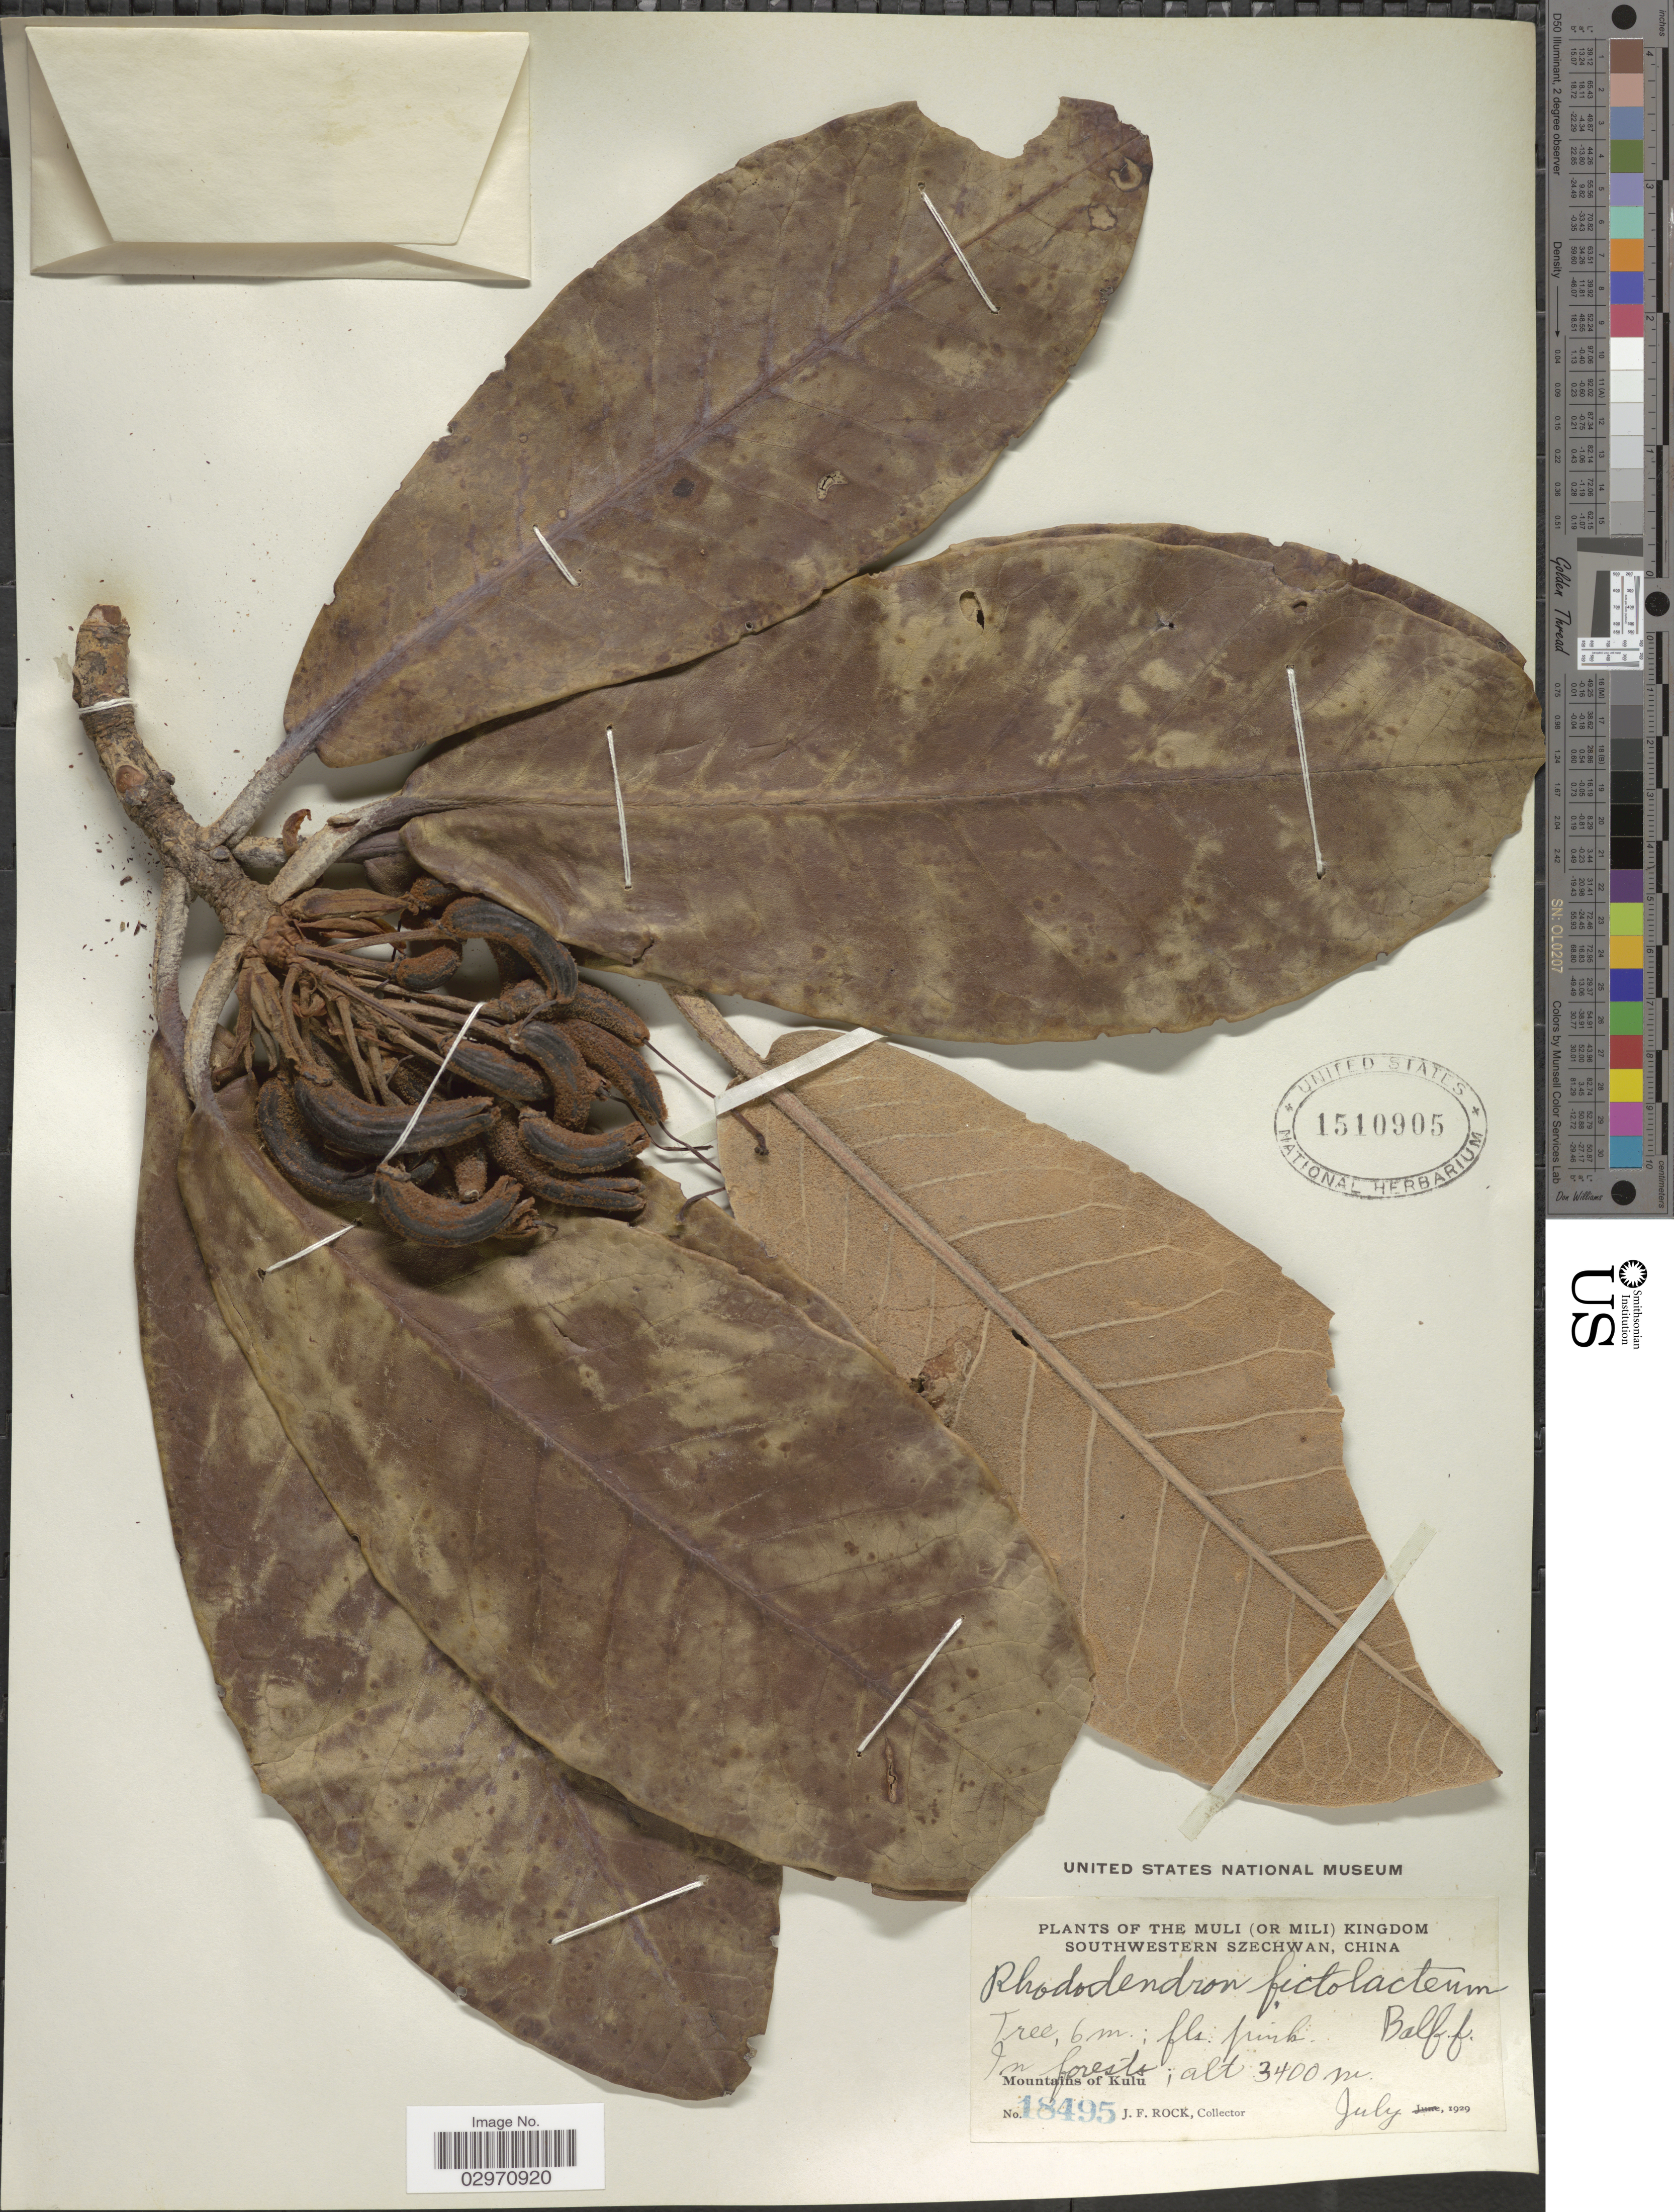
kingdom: Plantae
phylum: Tracheophyta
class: Magnoliopsida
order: Ericales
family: Ericaceae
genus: Rhododendron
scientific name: Rhododendron fictolacteum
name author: Balf. f.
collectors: J. Rock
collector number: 18495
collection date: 1929-07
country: China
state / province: Sichuan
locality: Muli (or Mili) Kingdom. Southwestern Szechwan. Mountains of Kulu.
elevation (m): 3400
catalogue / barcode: US 1510905